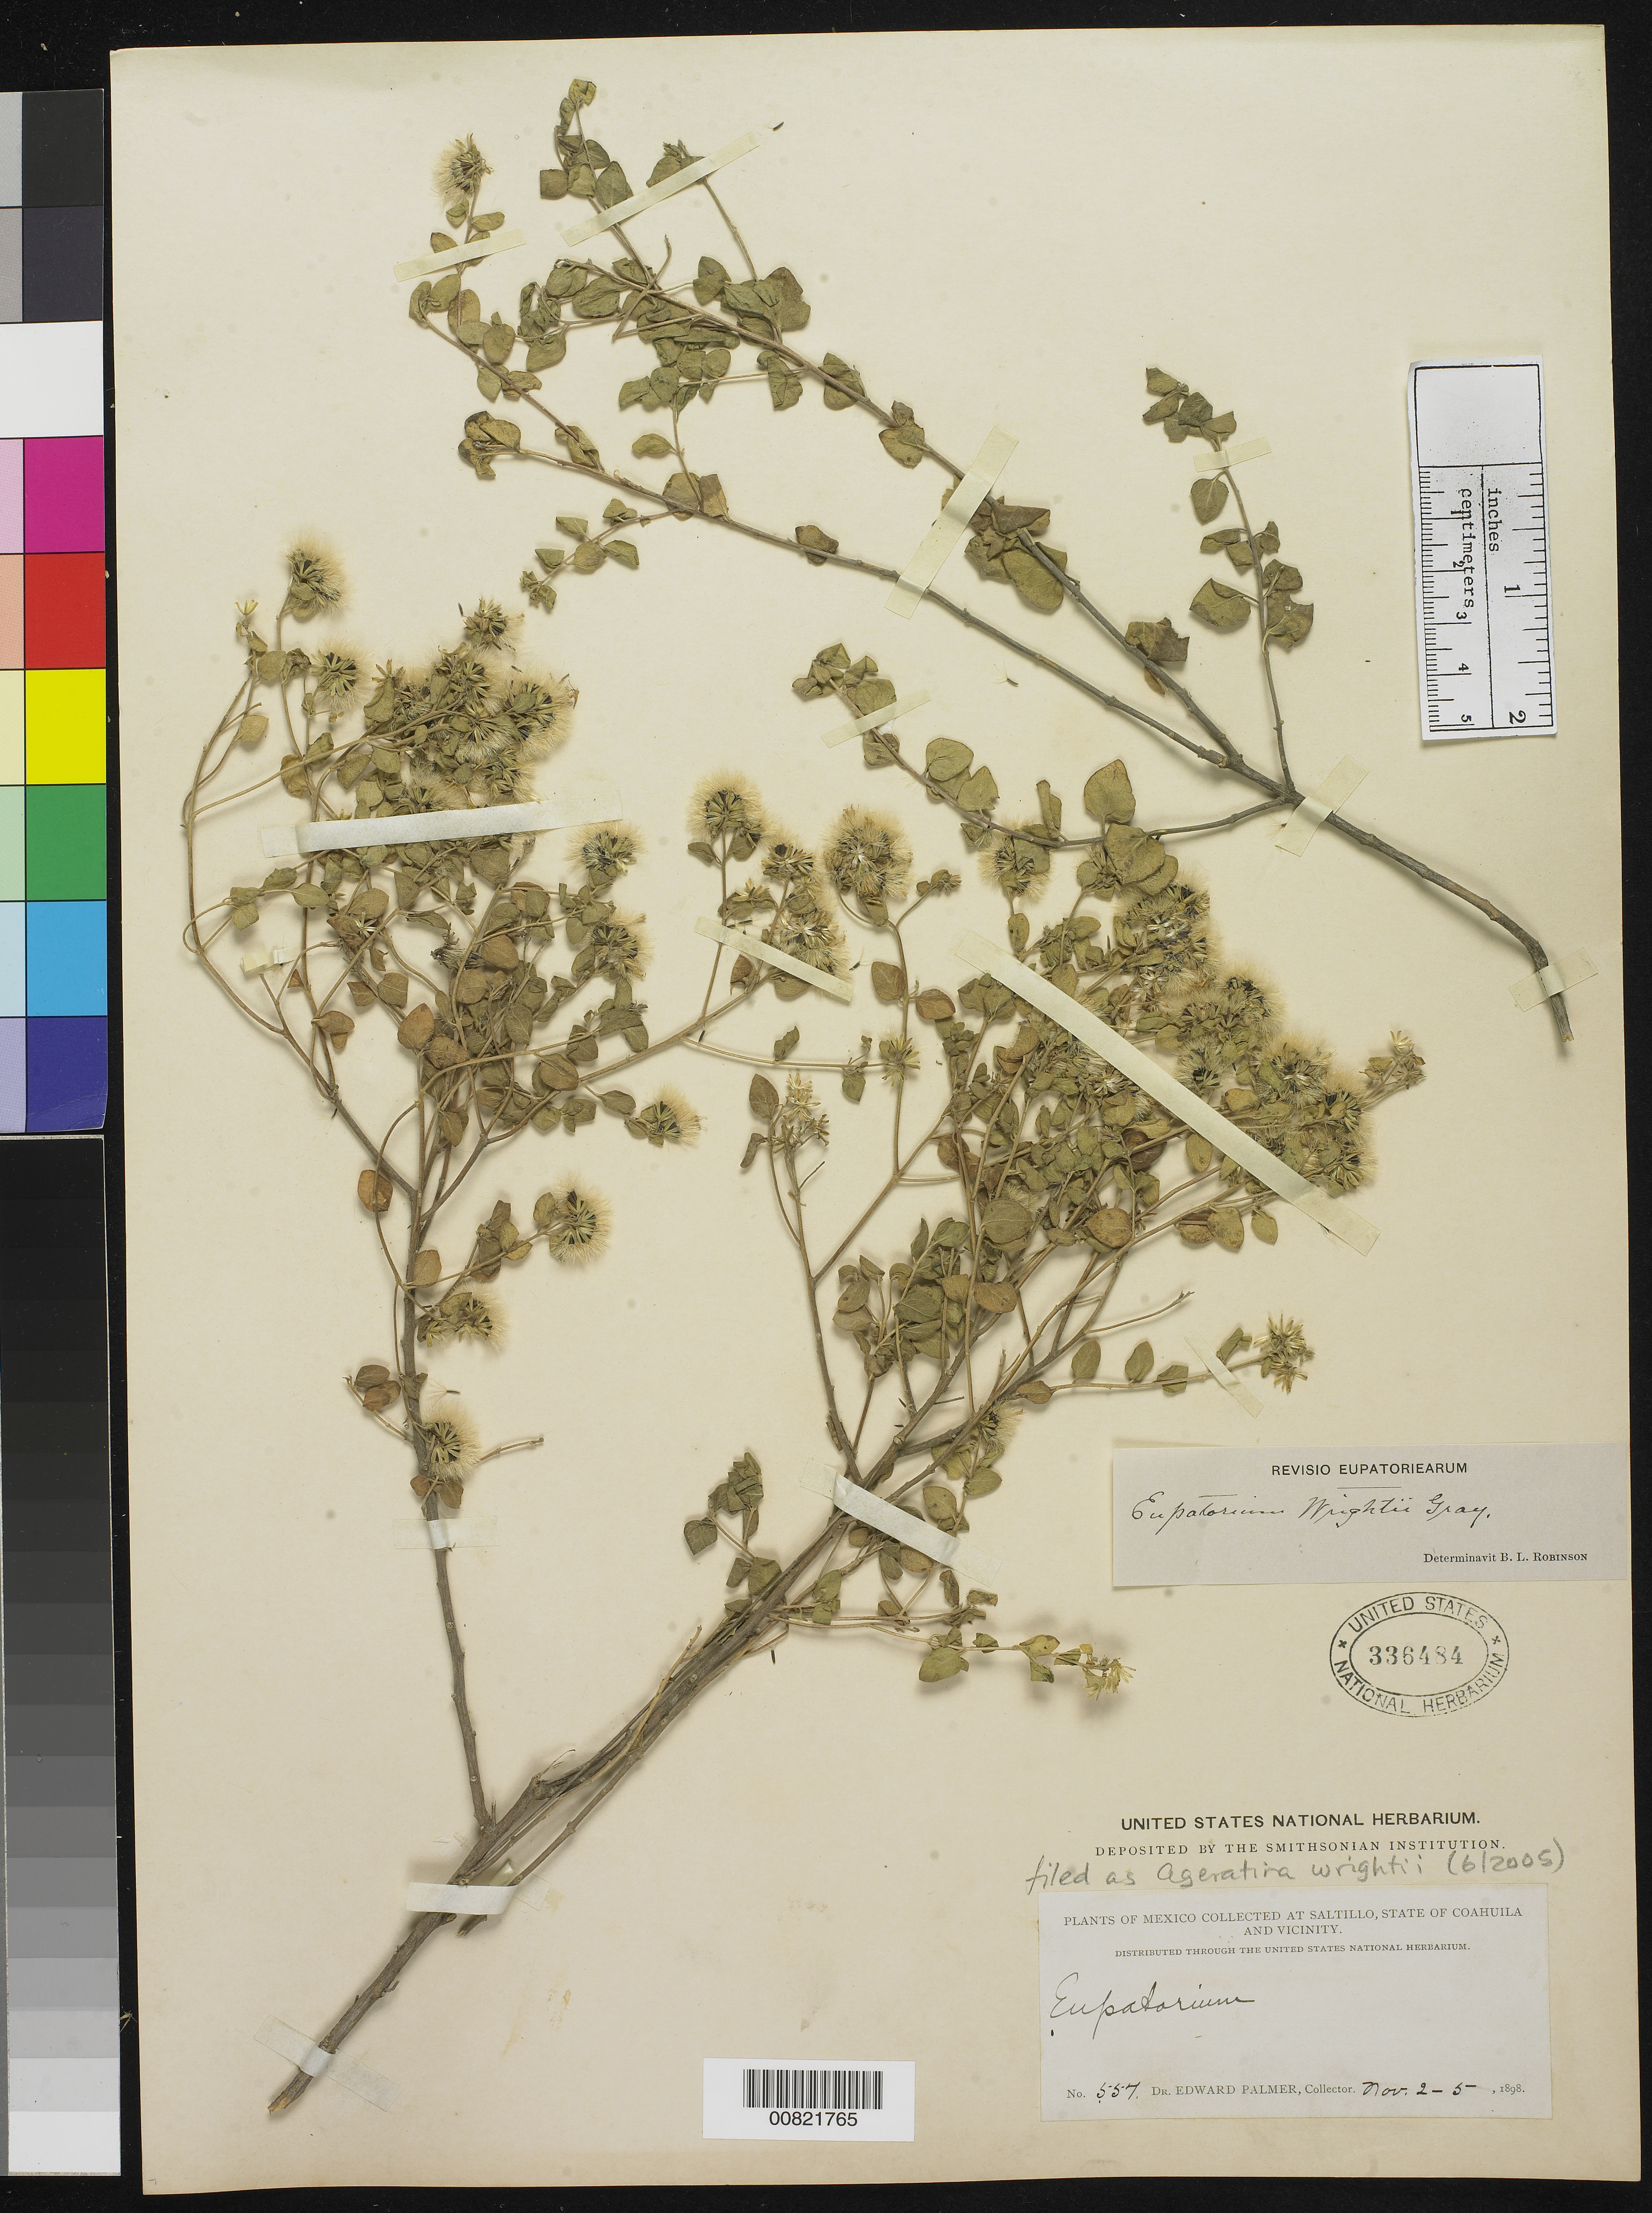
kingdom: Plantae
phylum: Tracheophyta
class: Magnoliopsida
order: Asterales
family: Asteraceae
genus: Ageratina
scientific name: Ageratina wrightii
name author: (A. Gray) R.M. King & H. Rob.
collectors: E. Palmer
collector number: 557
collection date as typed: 02 Nov 1898 to 05 Nov 1898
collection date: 1898-11-02/1898-11-05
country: Mexico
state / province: Coahuila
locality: Saltillo, Coahuila and vicinity.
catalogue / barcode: US 336484